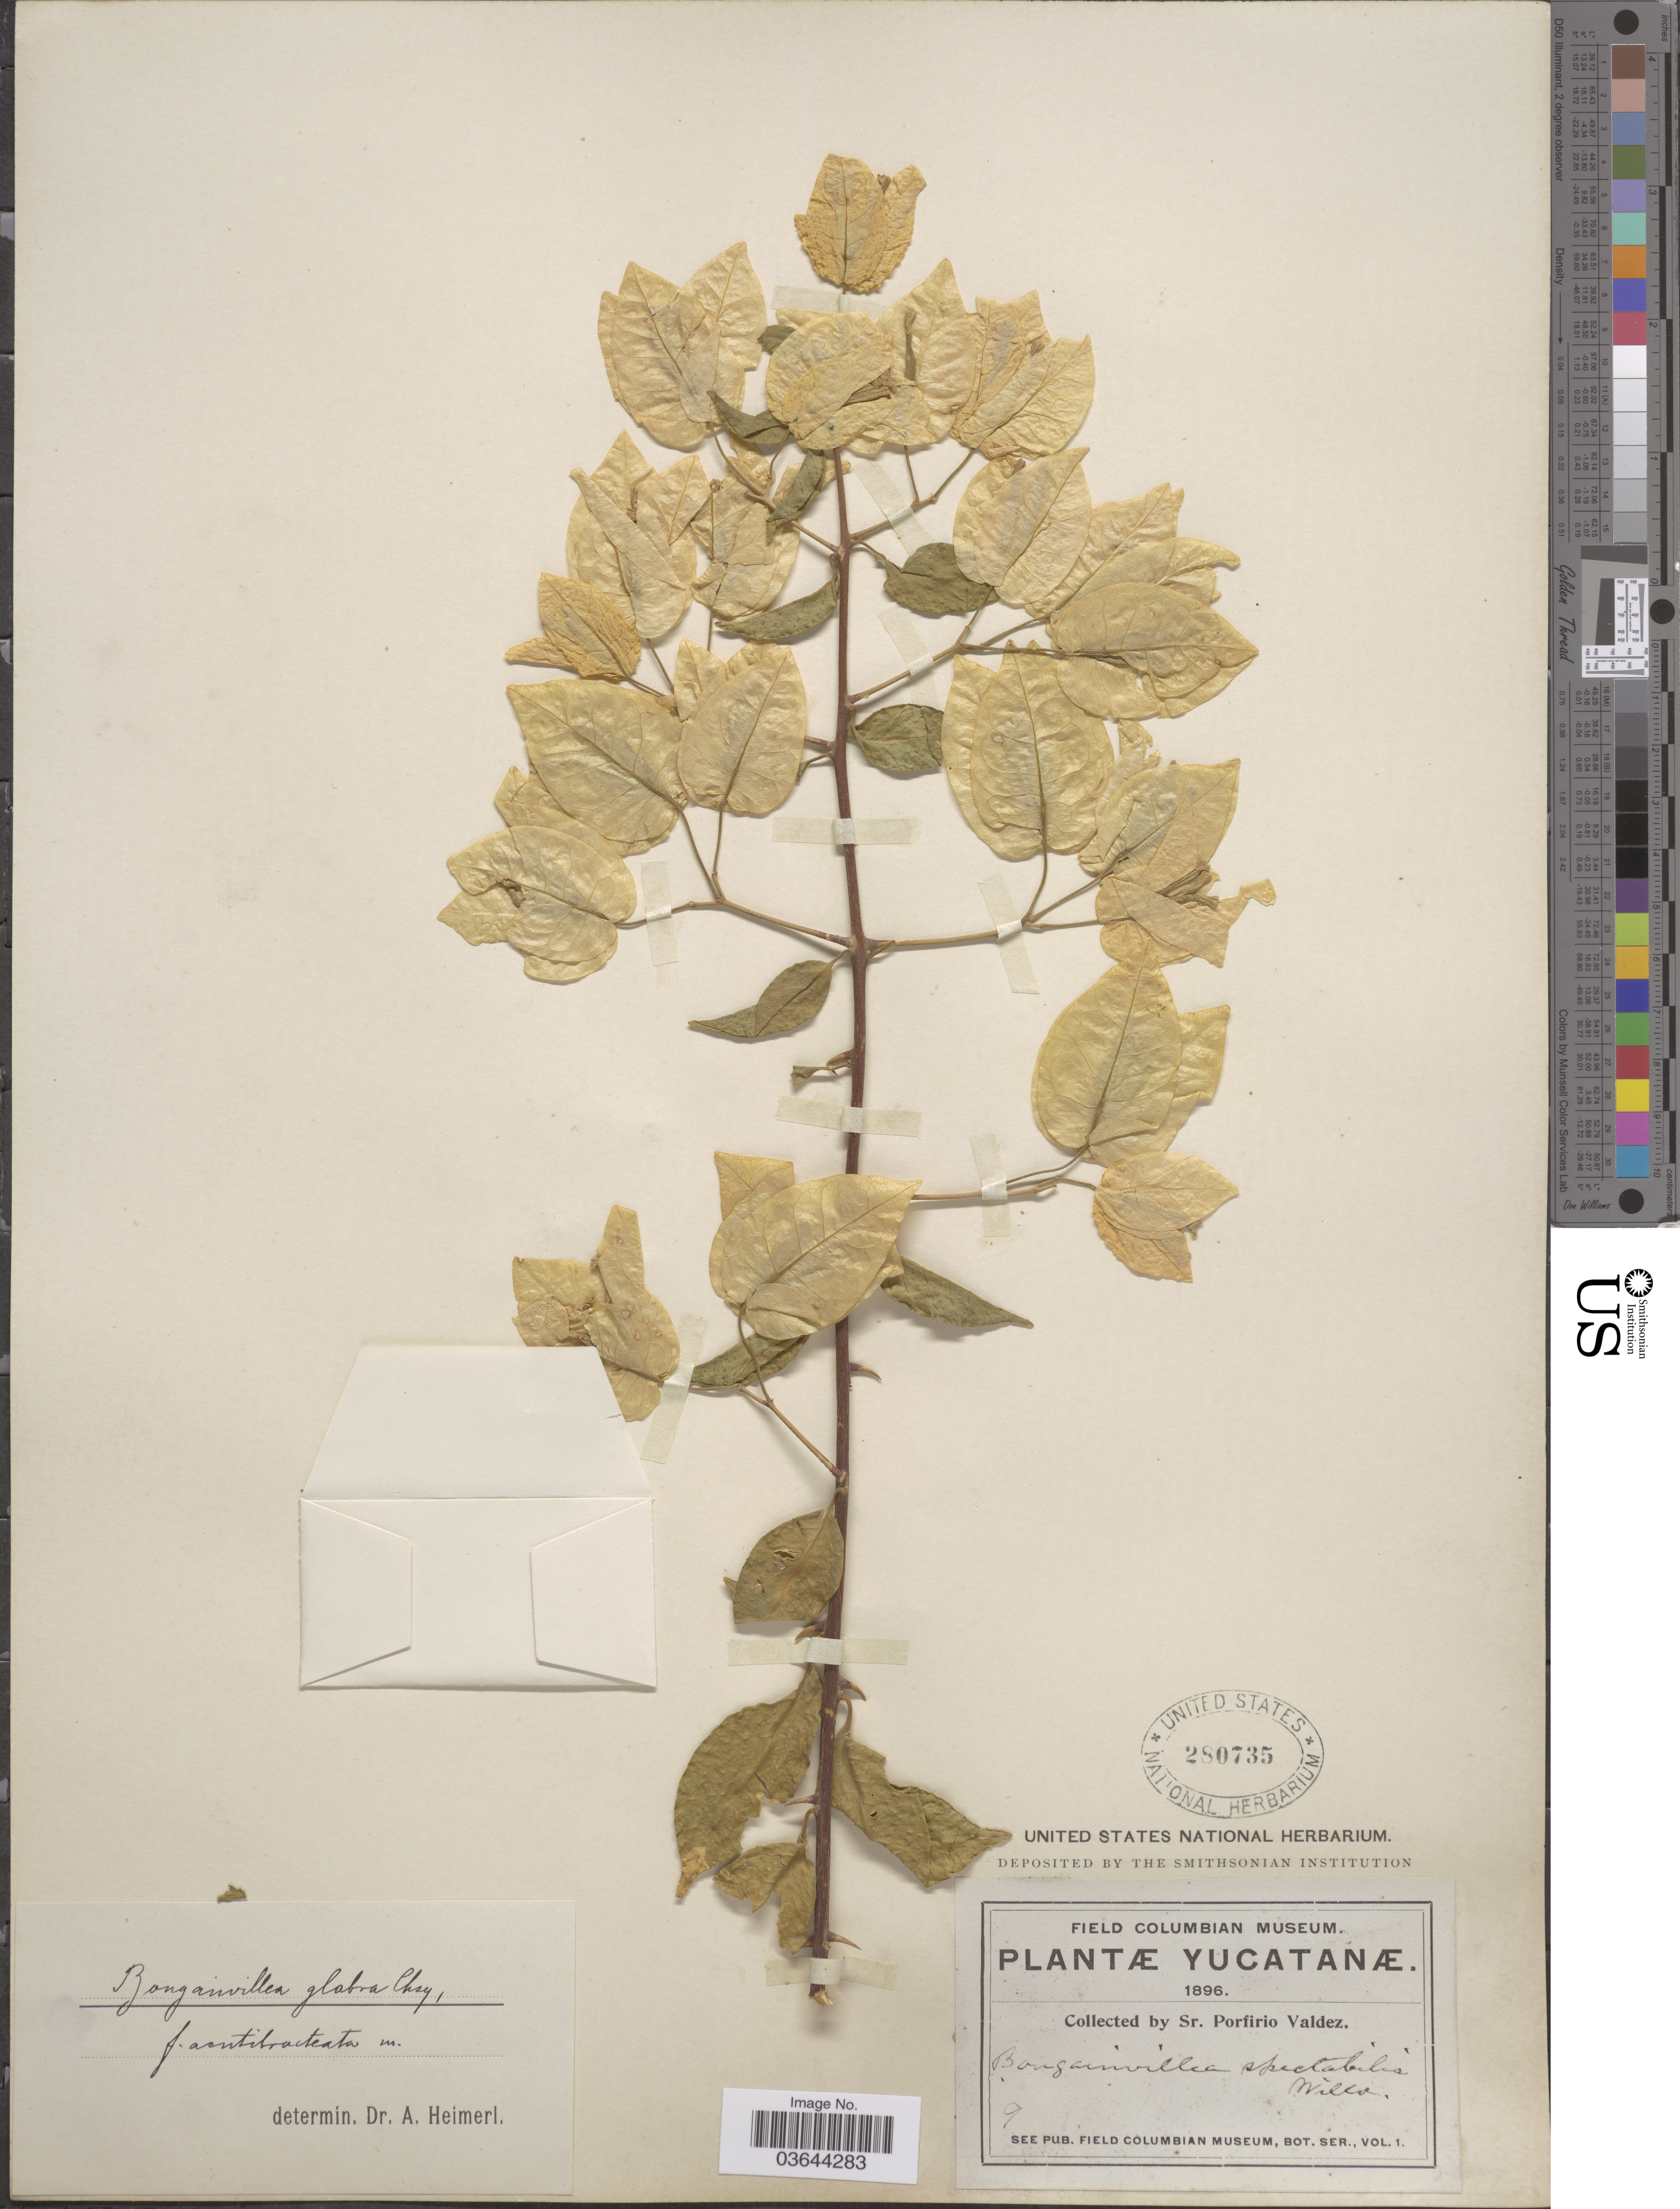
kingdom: Plantae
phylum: Tracheophyta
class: Magnoliopsida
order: Caryophyllales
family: Nyctaginaceae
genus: Bougainvillea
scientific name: Bougainvillea glabra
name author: Choisy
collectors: P. Valdez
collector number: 9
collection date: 1896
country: Mexico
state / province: Yucatán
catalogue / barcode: US 280735